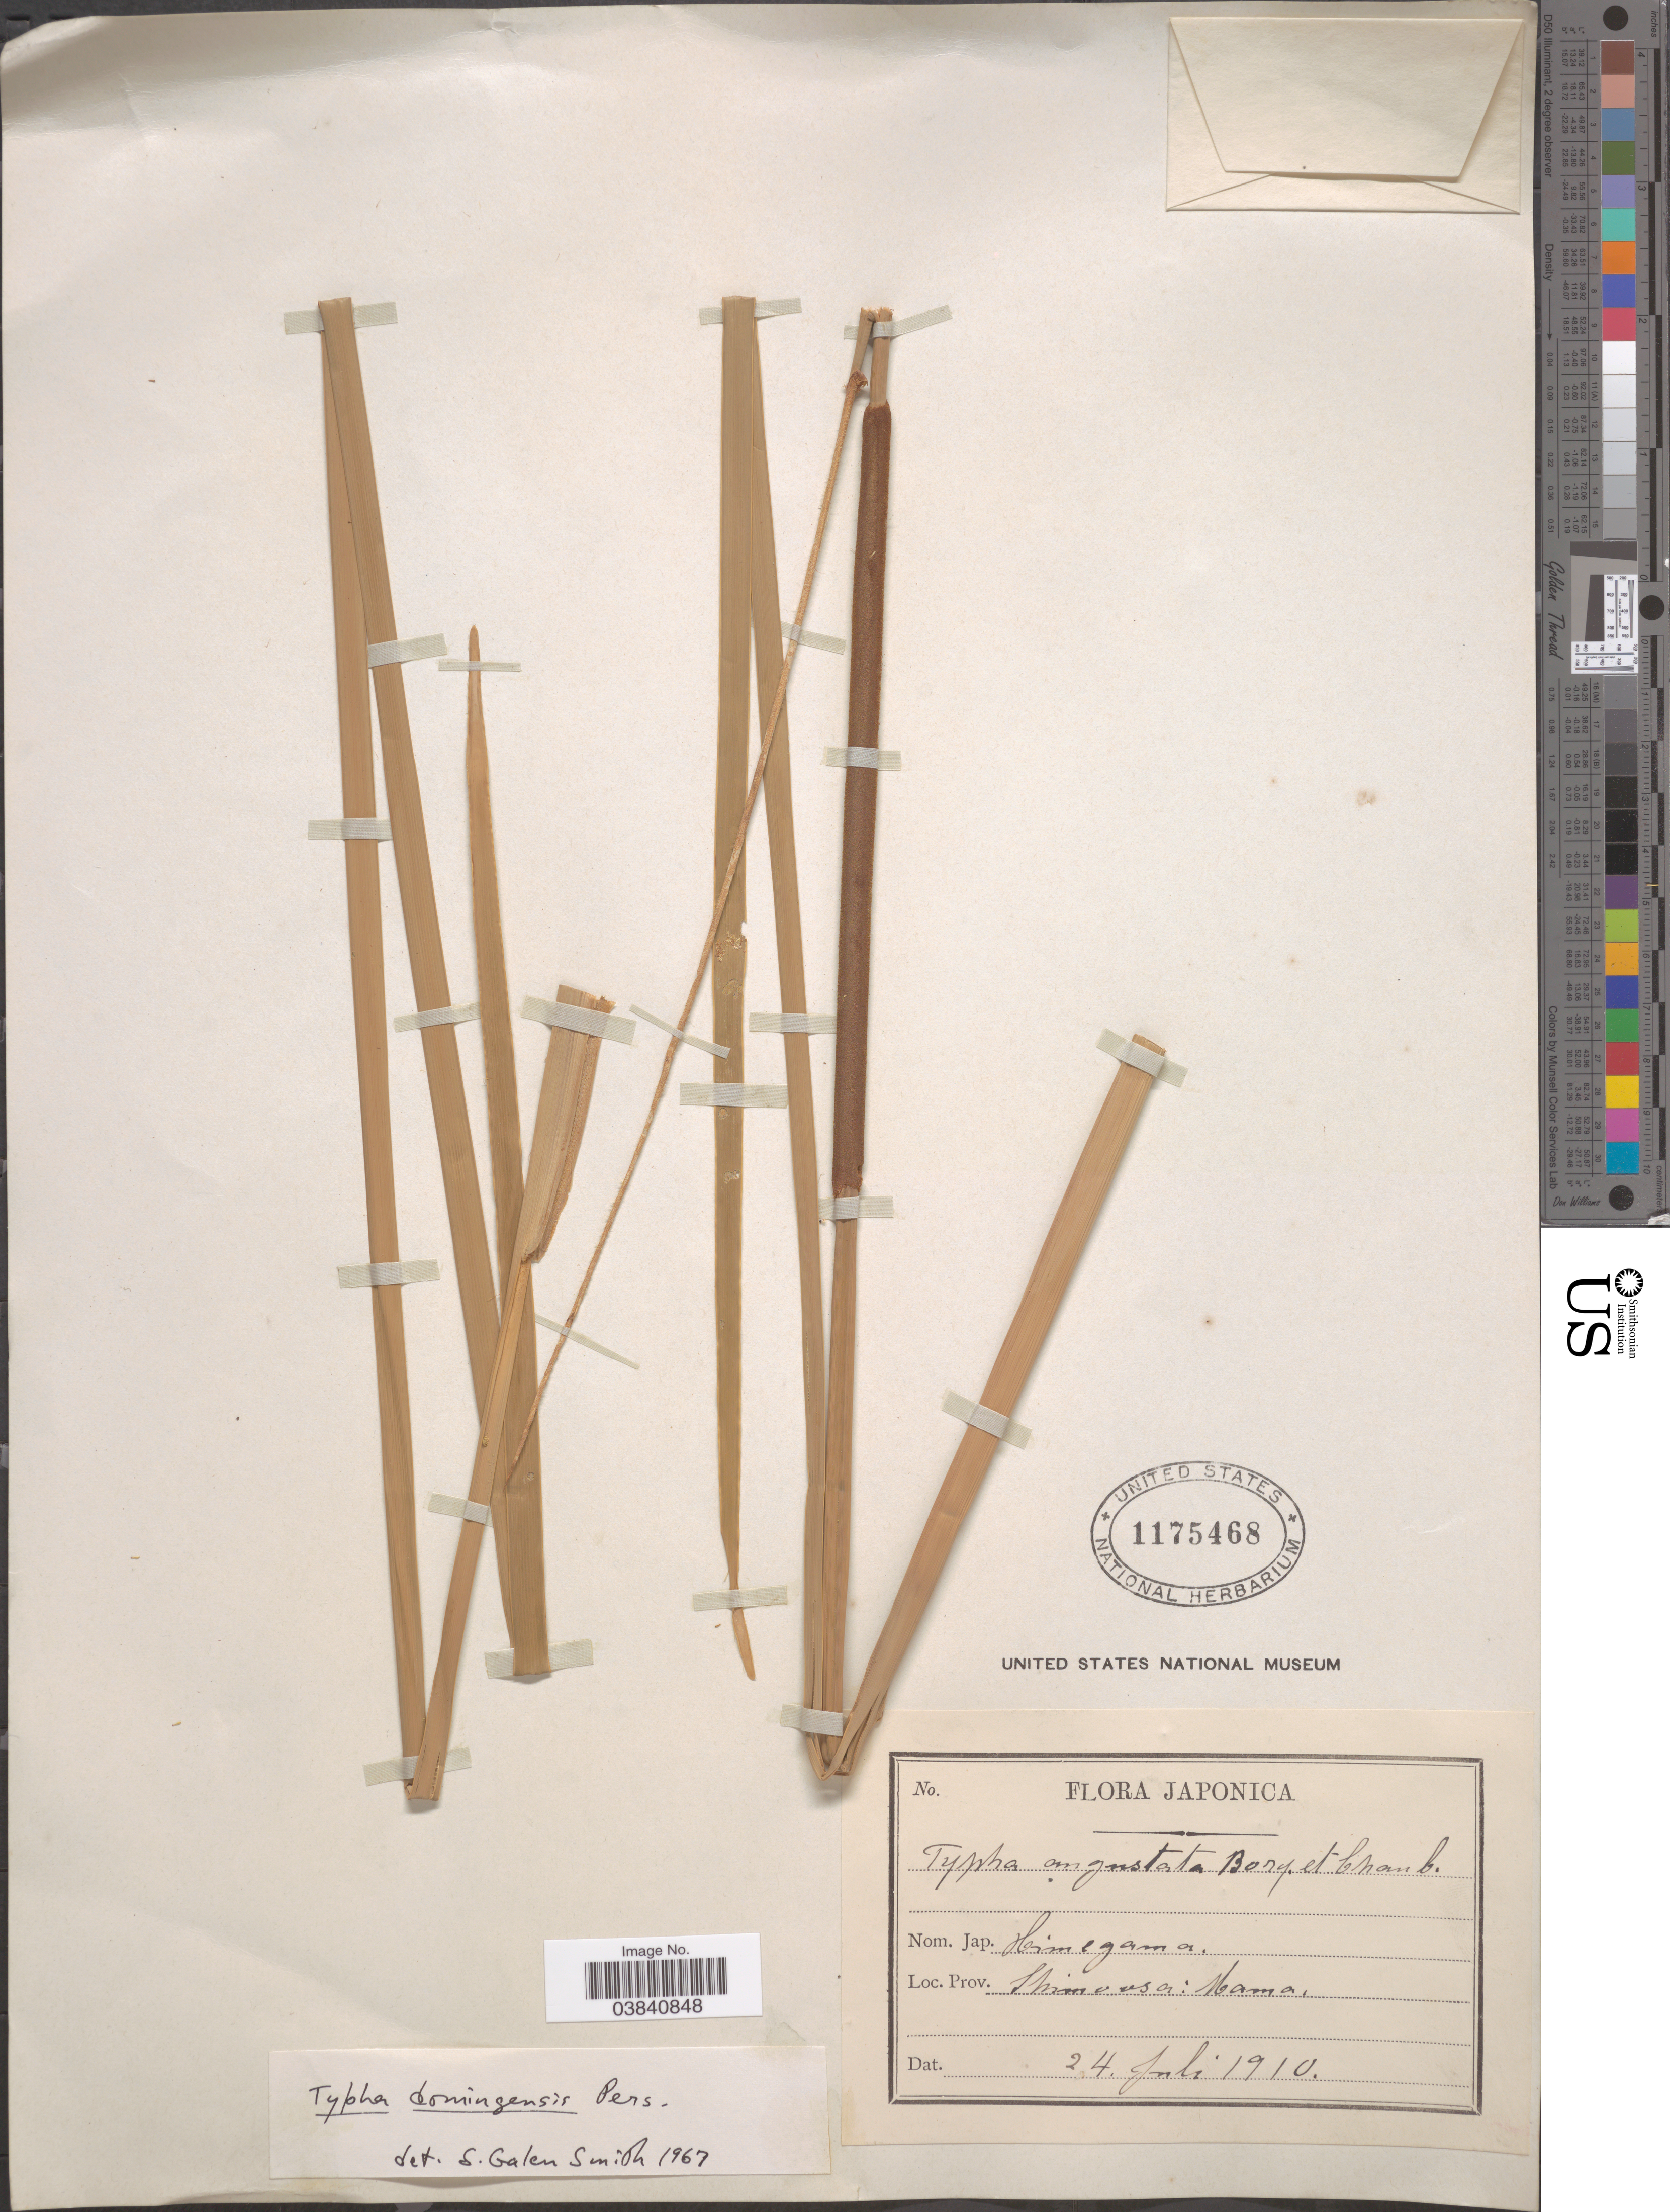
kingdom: Plantae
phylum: Tracheophyta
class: Liliopsida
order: Poales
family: Typhaceae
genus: Typha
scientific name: Typha domingensis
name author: Pers.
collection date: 1910-07-24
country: Japan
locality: Prov. Shimoosa: Nama.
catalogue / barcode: US 1175468